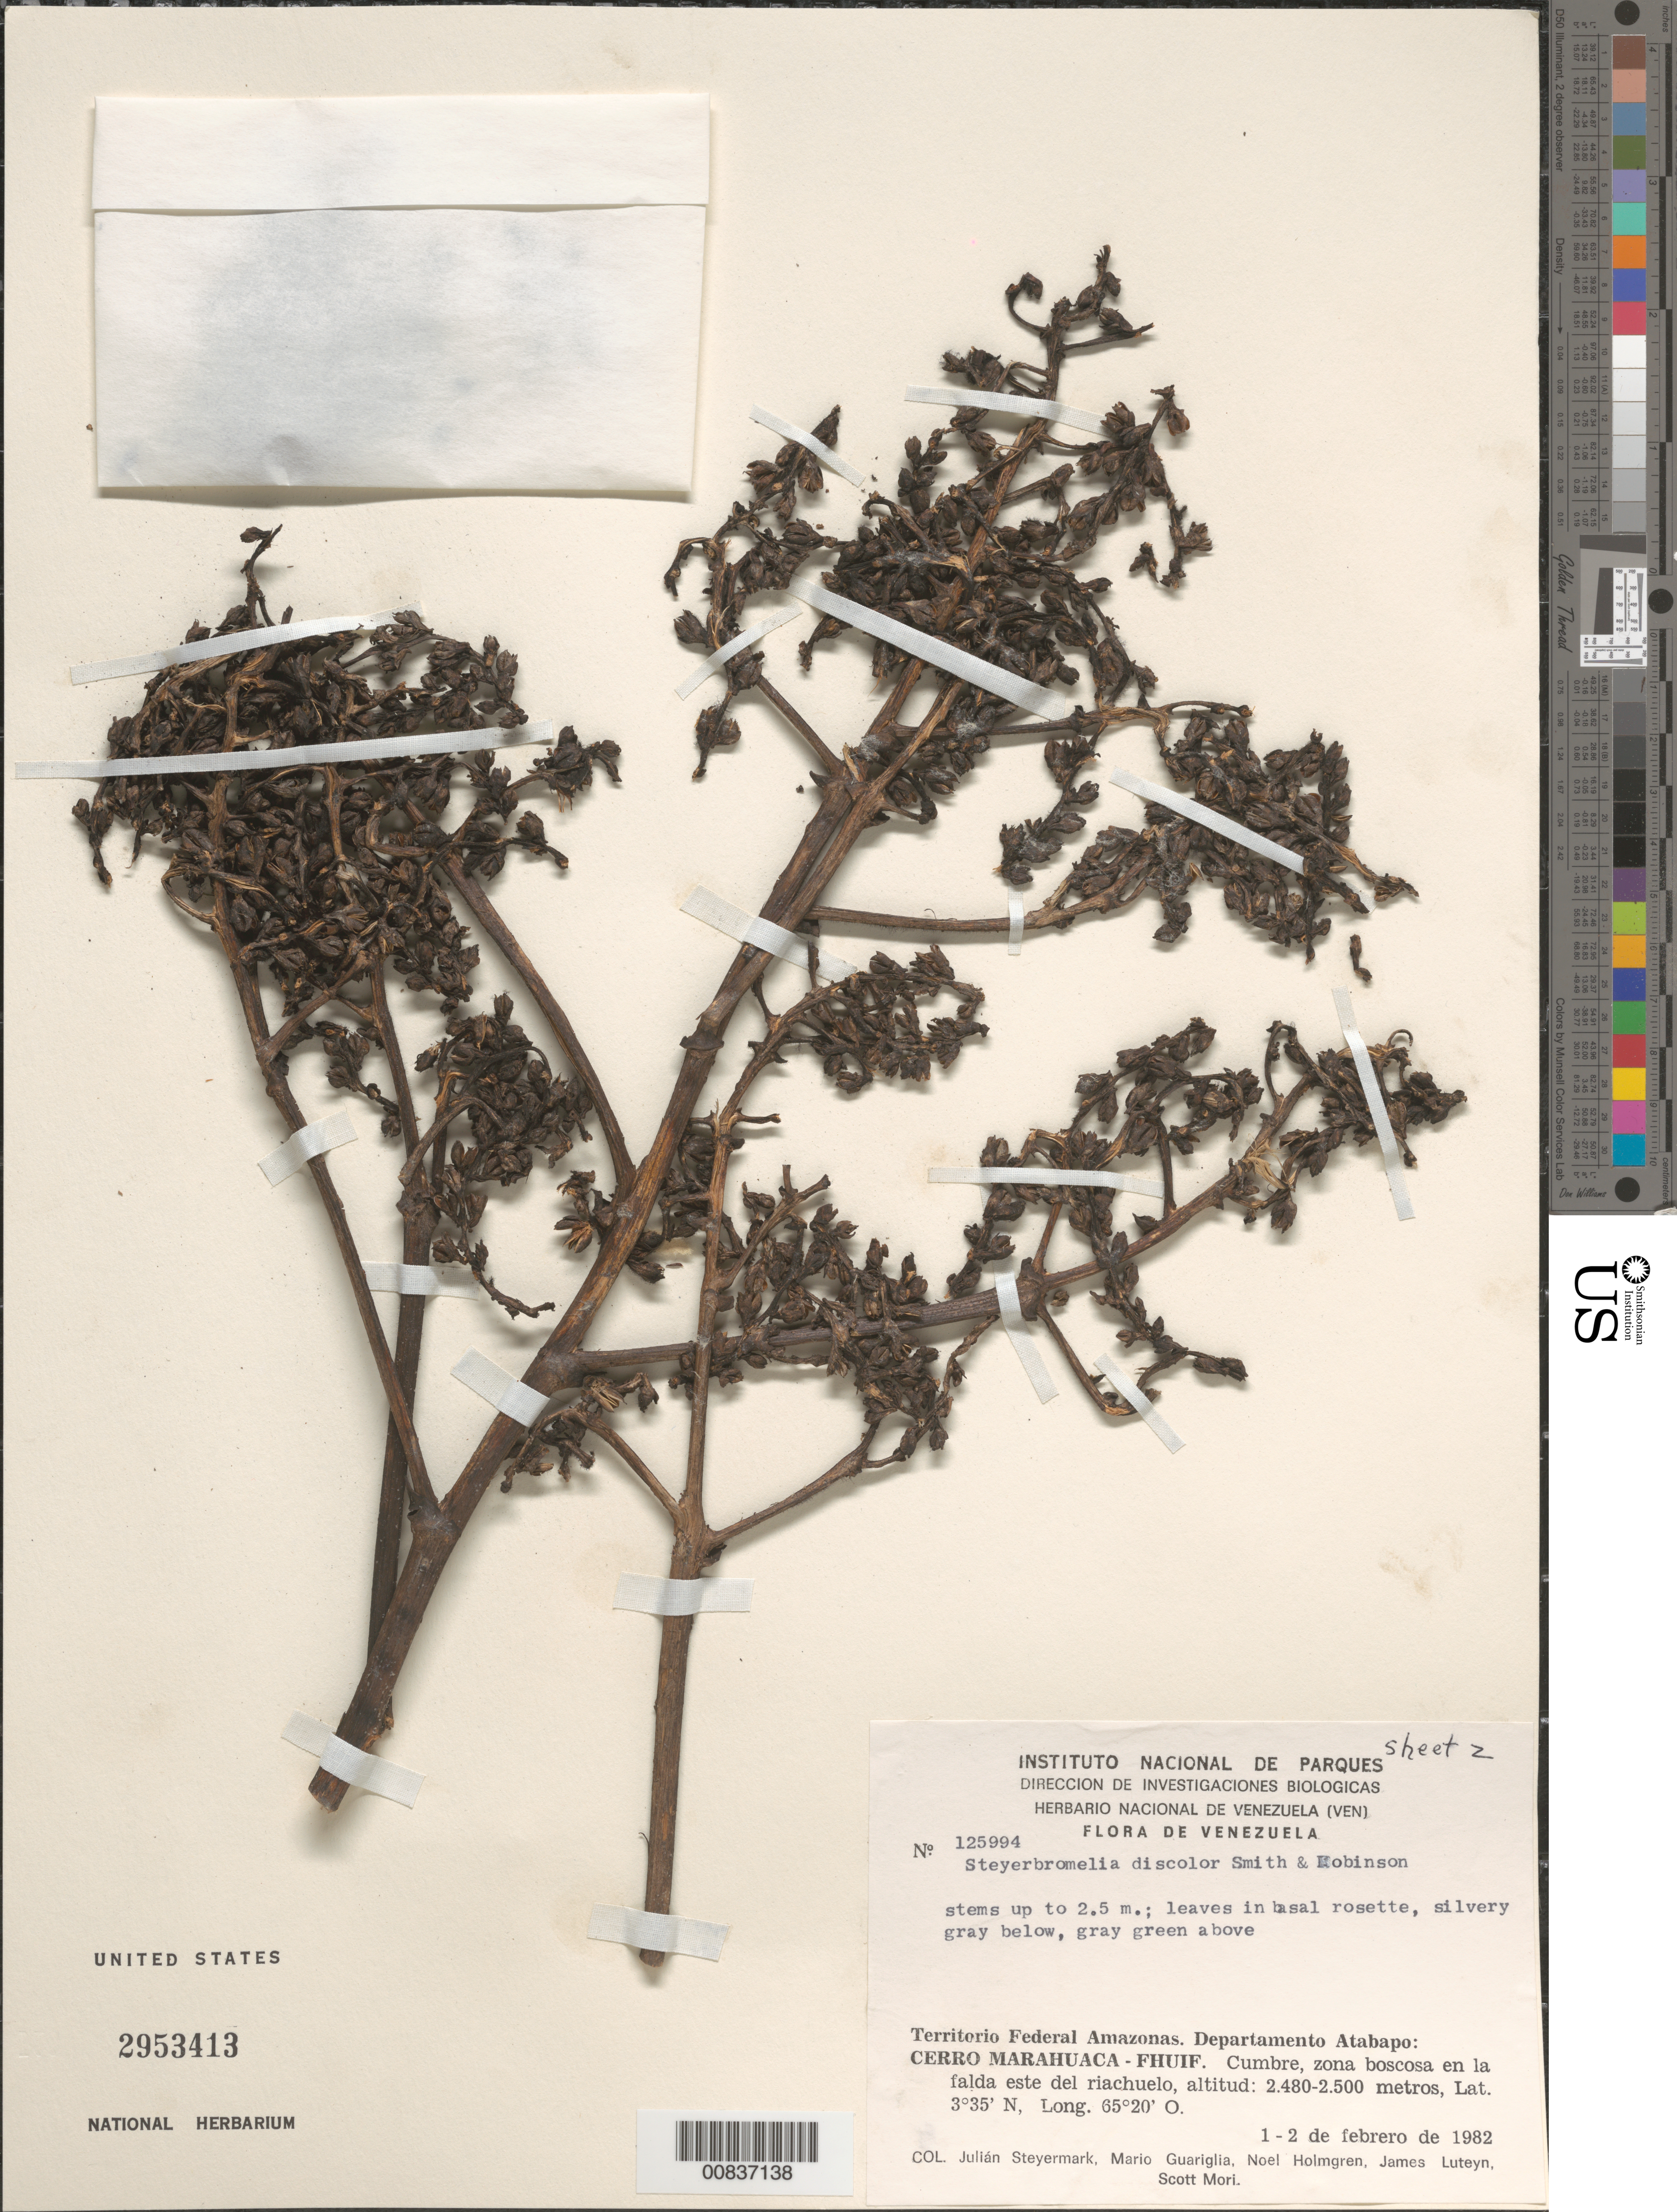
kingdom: Plantae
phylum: Tracheophyta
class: Liliopsida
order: Poales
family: Bromeliaceae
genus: Steyerbromelia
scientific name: Steyerbromelia discolor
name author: L.B. Sm. & H. Rob.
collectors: J. Steyermark, M. Guariglia P., N. H. Holmgren, J. L. Luteyn & S. Mori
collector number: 125994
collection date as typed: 1-Feb-82 to 2-Feb-82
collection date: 1982-02-01/1982-02-02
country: Venezuela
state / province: Amazonas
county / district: Atabapo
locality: Cerro Marahuaca - FHUIF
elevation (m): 2480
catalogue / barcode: US 2953413